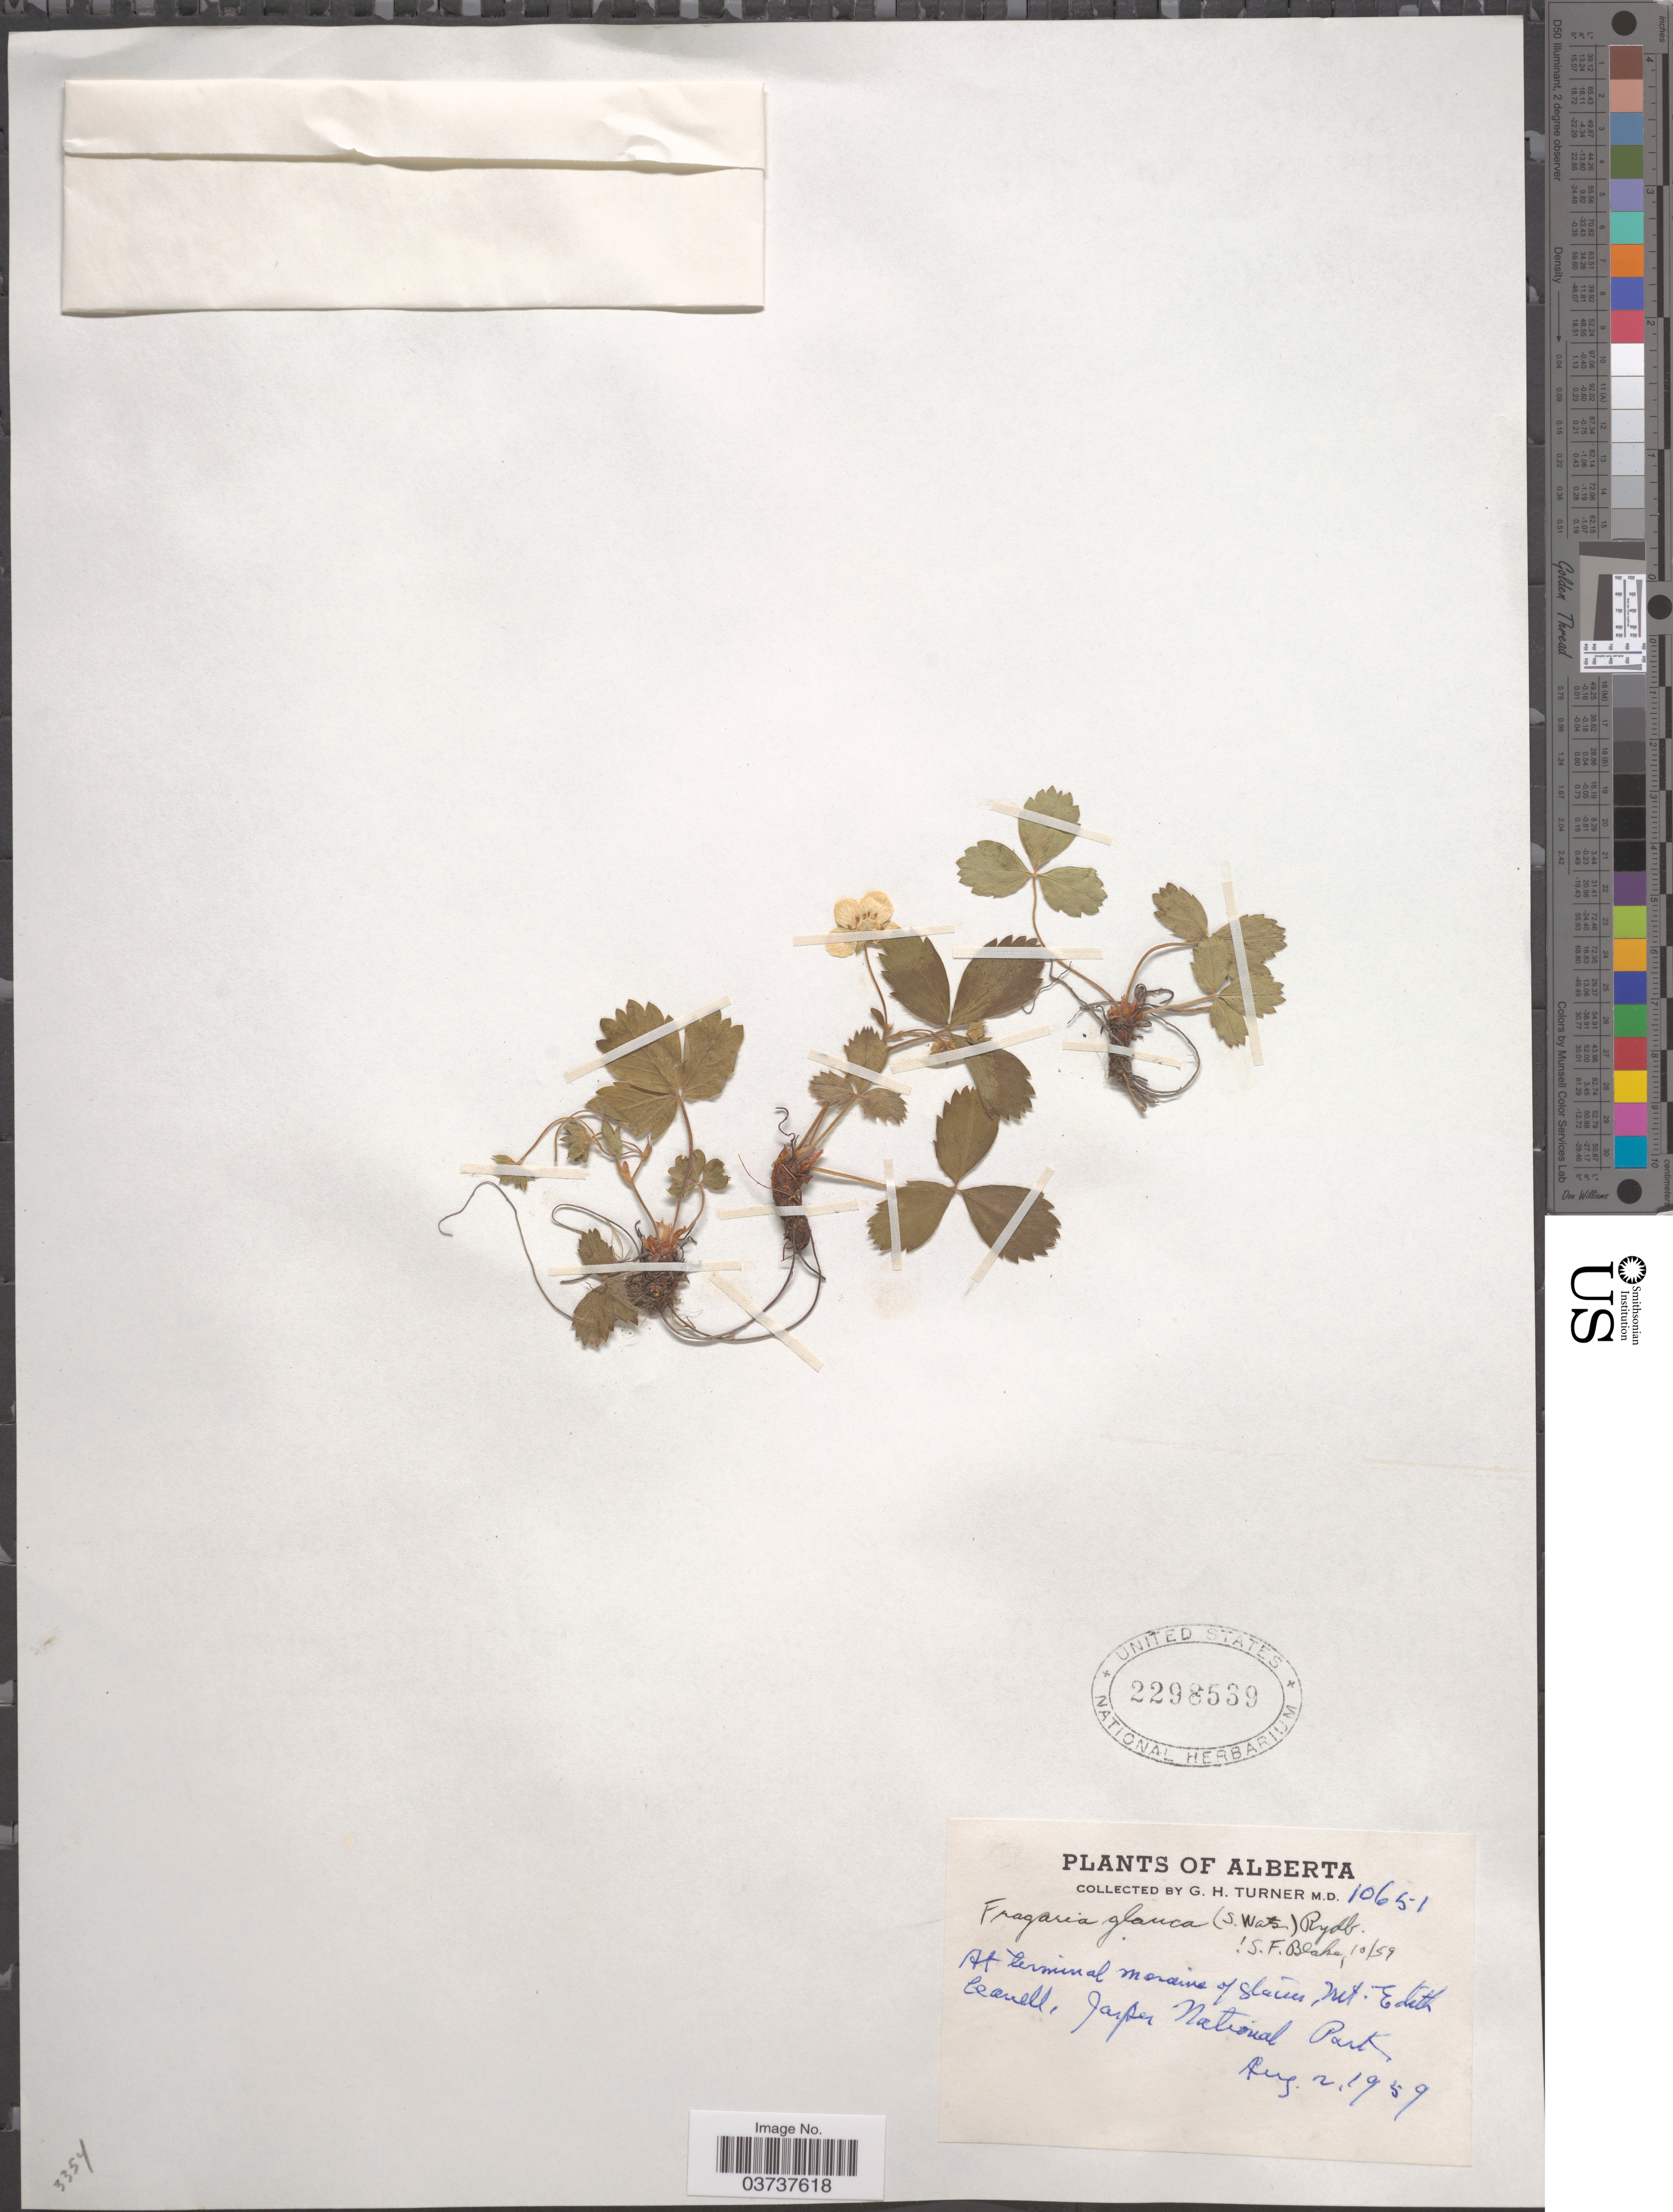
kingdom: Plantae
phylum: Tracheophyta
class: Magnoliopsida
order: Rosales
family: Rosaceae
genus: Fragaria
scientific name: Fragaria virginiana subsp. glauca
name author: (S. Watson) Staudt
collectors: G. H. Turner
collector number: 10651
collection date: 1959-08-02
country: Canada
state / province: Alberta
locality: At terminal of moraine of glacier, Mt. Edith Cavell, Jasper National Park.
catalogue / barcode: US 2298539